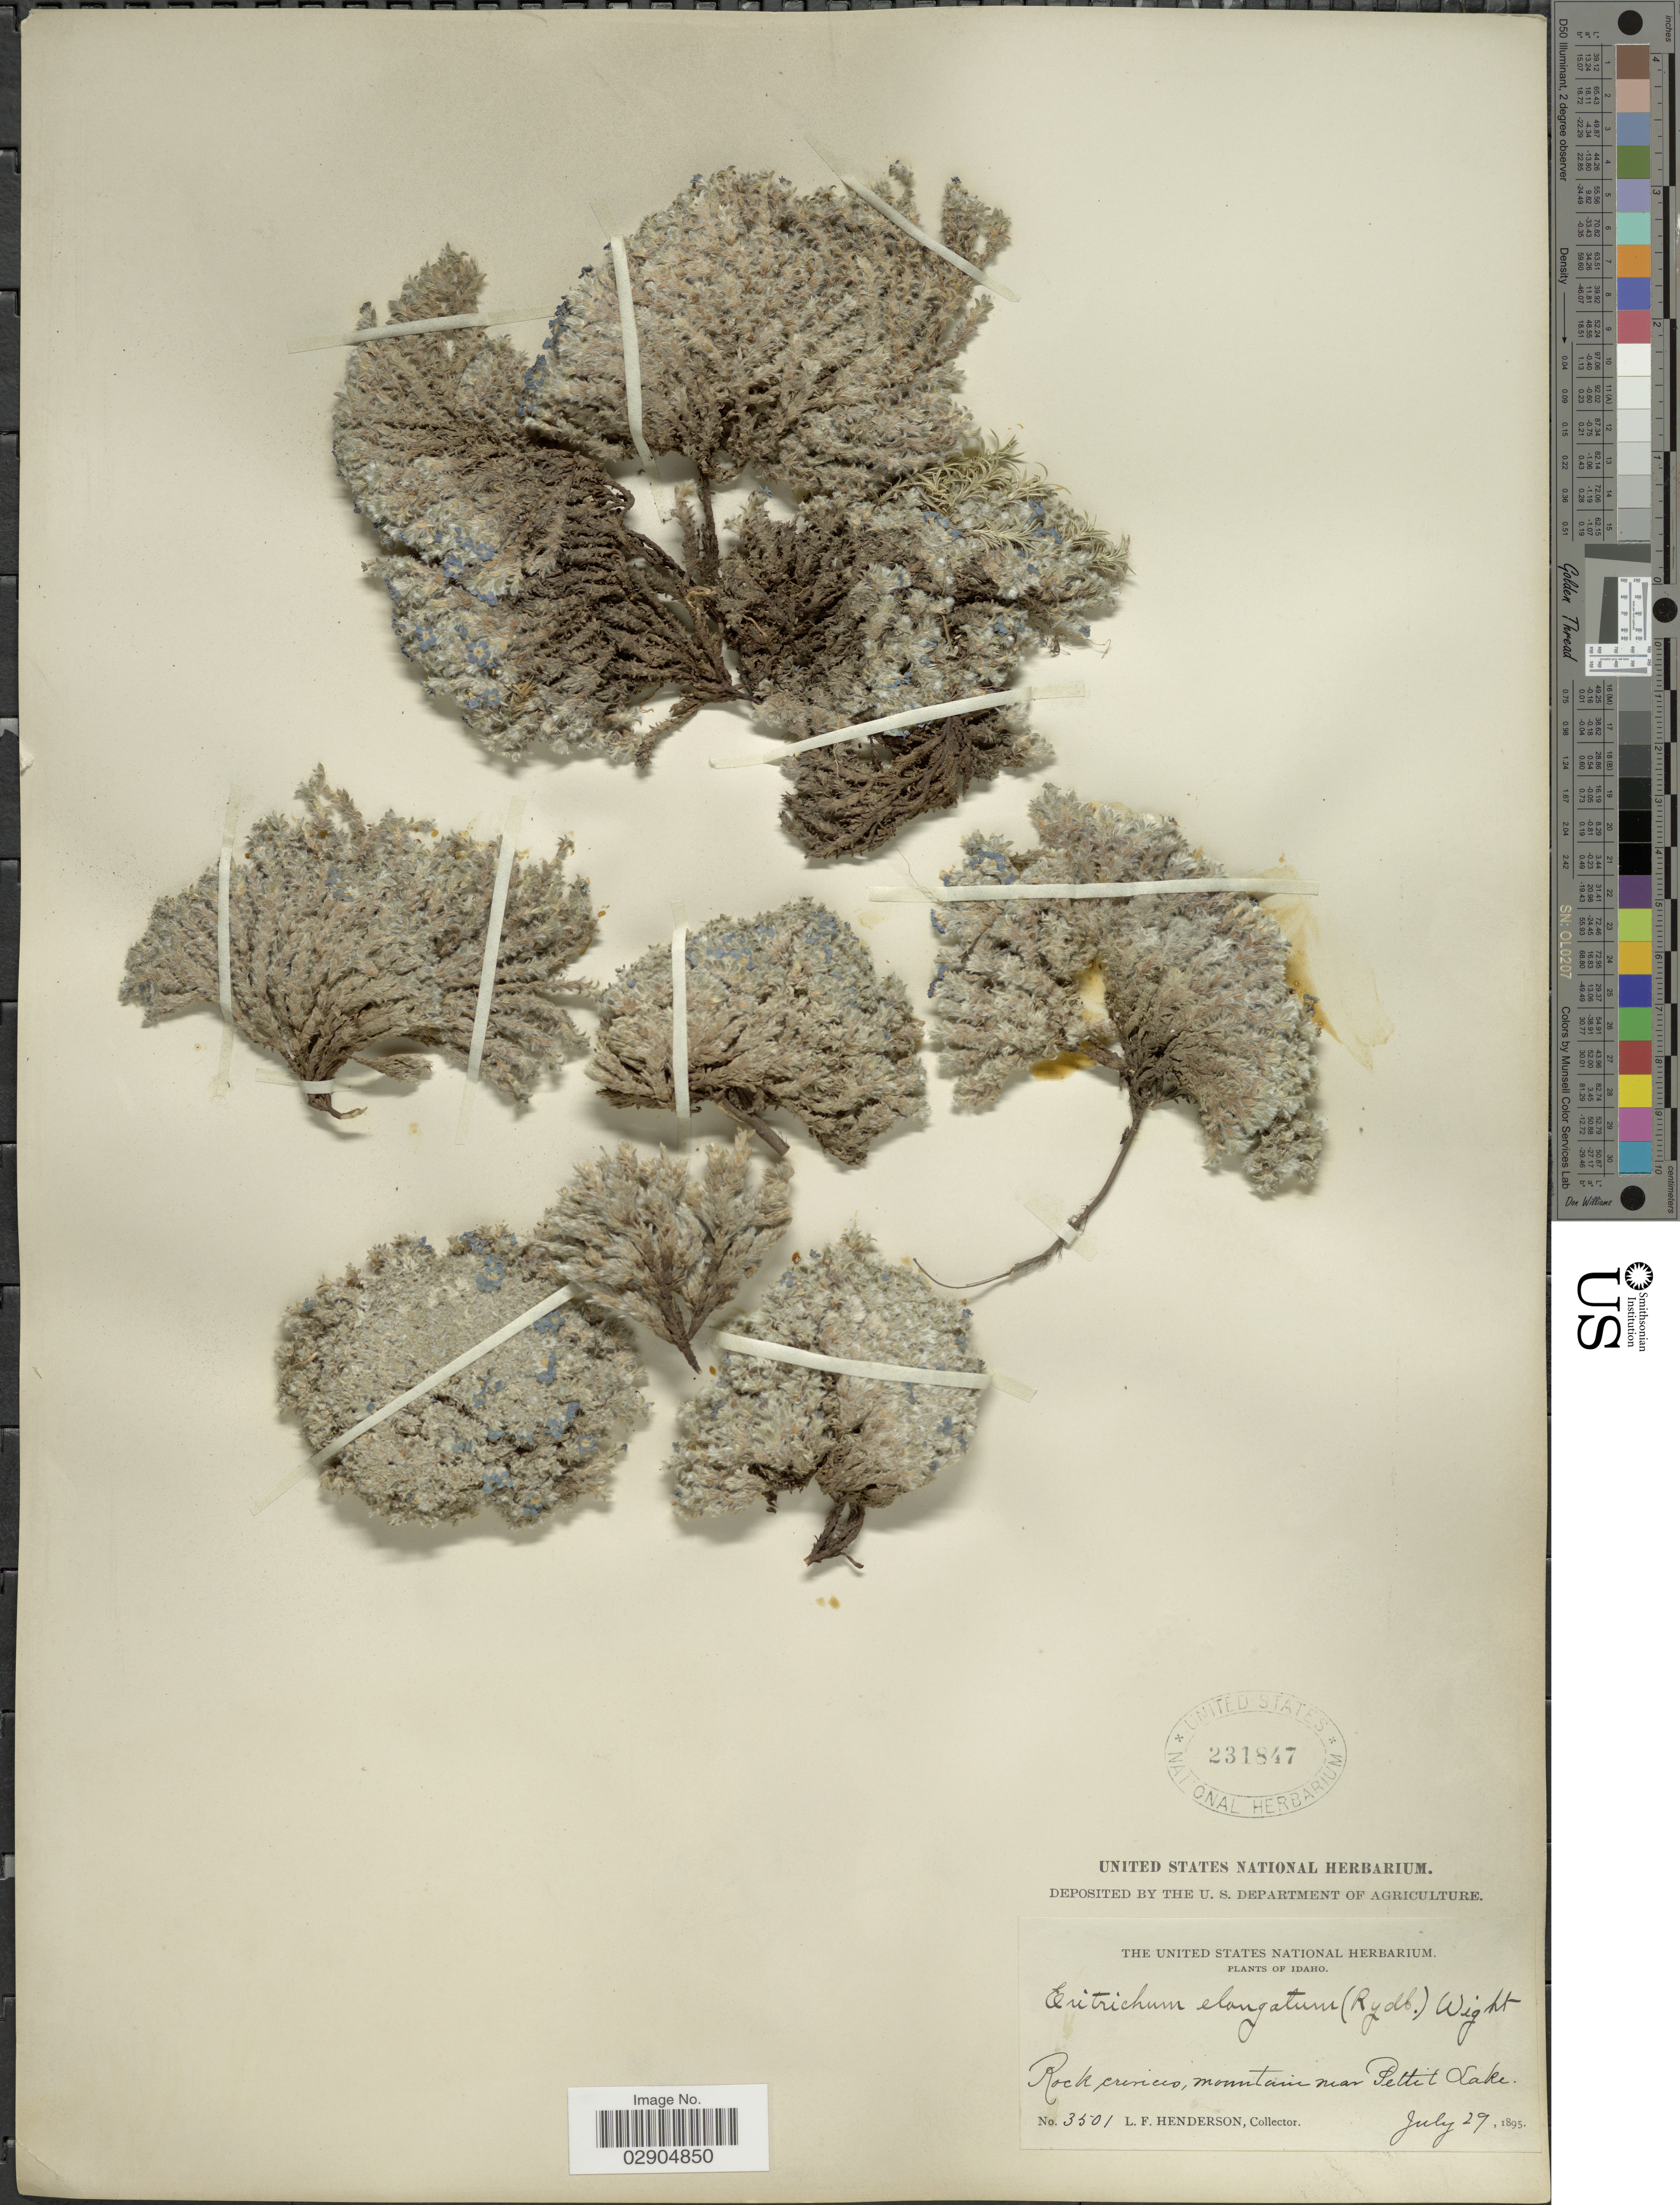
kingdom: Plantae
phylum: Tracheophyta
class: Magnoliopsida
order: Boraginales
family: Boraginaceae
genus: Eritrichium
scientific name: Eritrichium elongatum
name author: (Rydb.) W. Wight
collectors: L. Henderson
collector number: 3501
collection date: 1895-07-29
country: United States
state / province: Idaho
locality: Rock crevices, mountain near Pettit Lake.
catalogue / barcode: US 231847